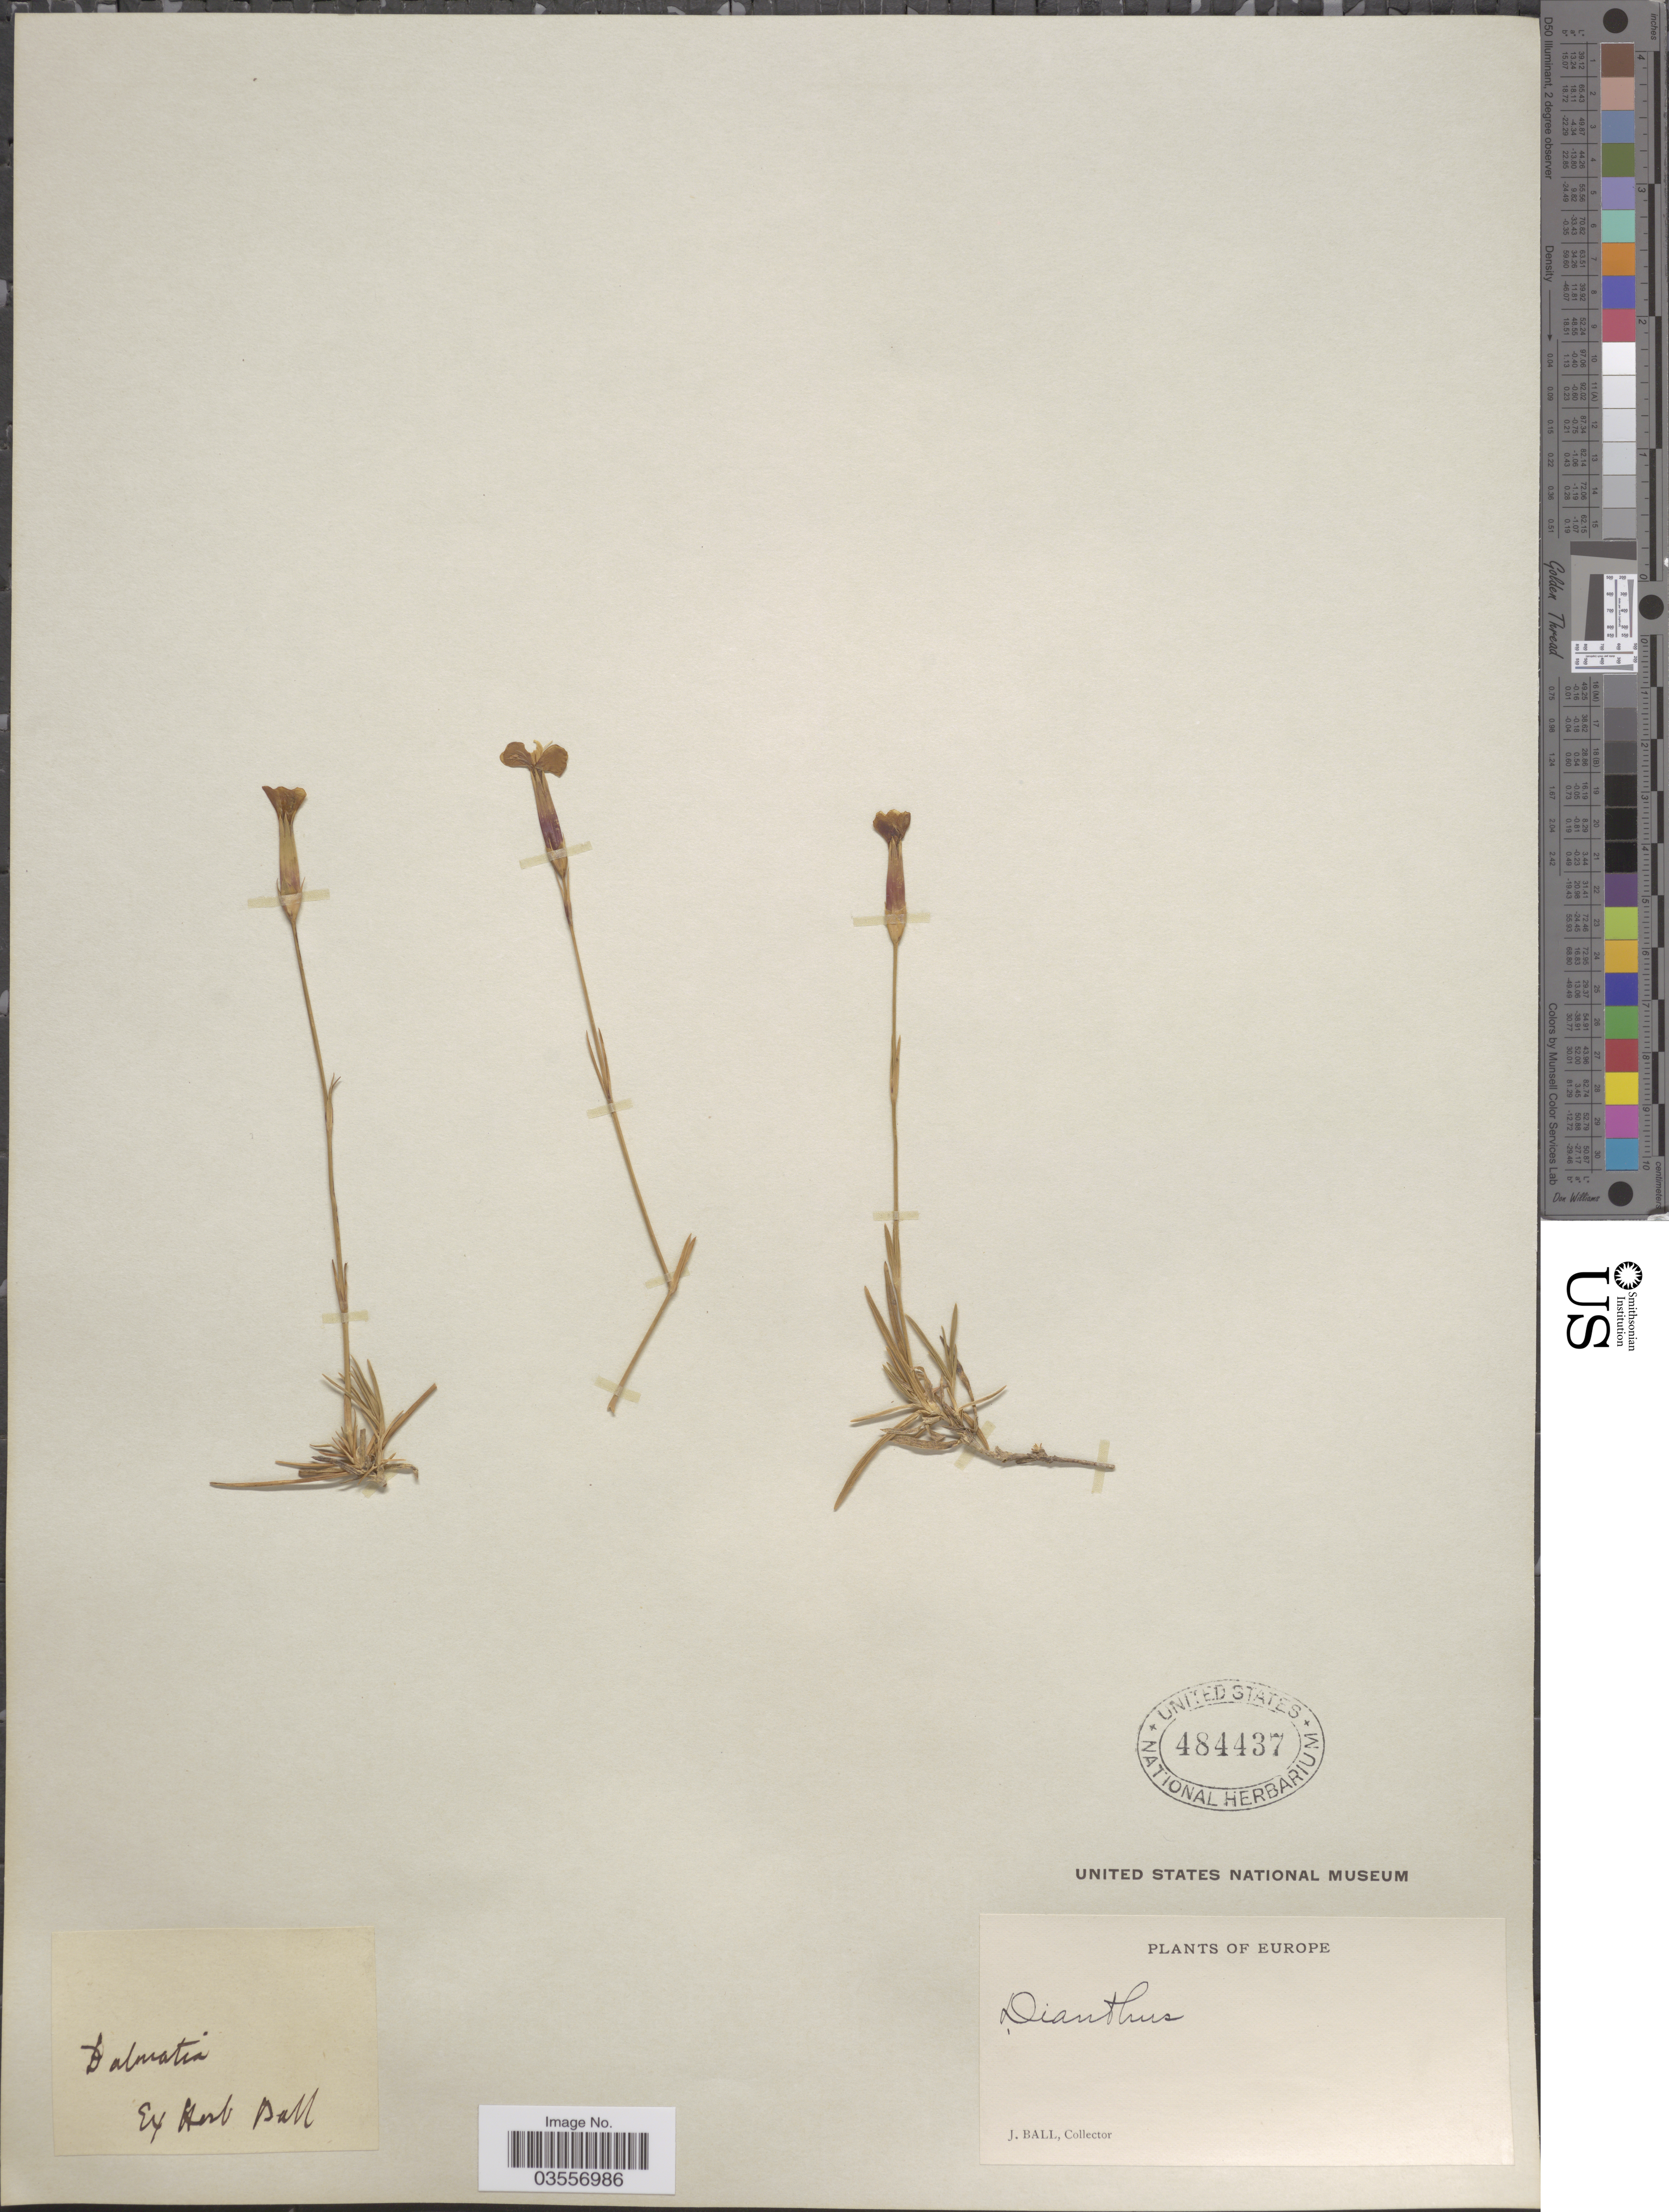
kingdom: Plantae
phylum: Tracheophyta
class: Magnoliopsida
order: Caryophyllales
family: Caryophyllaceae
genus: Dianthus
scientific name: Dianthus sp.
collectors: J. Ball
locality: Dalmatia. Europe.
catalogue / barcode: US 484437